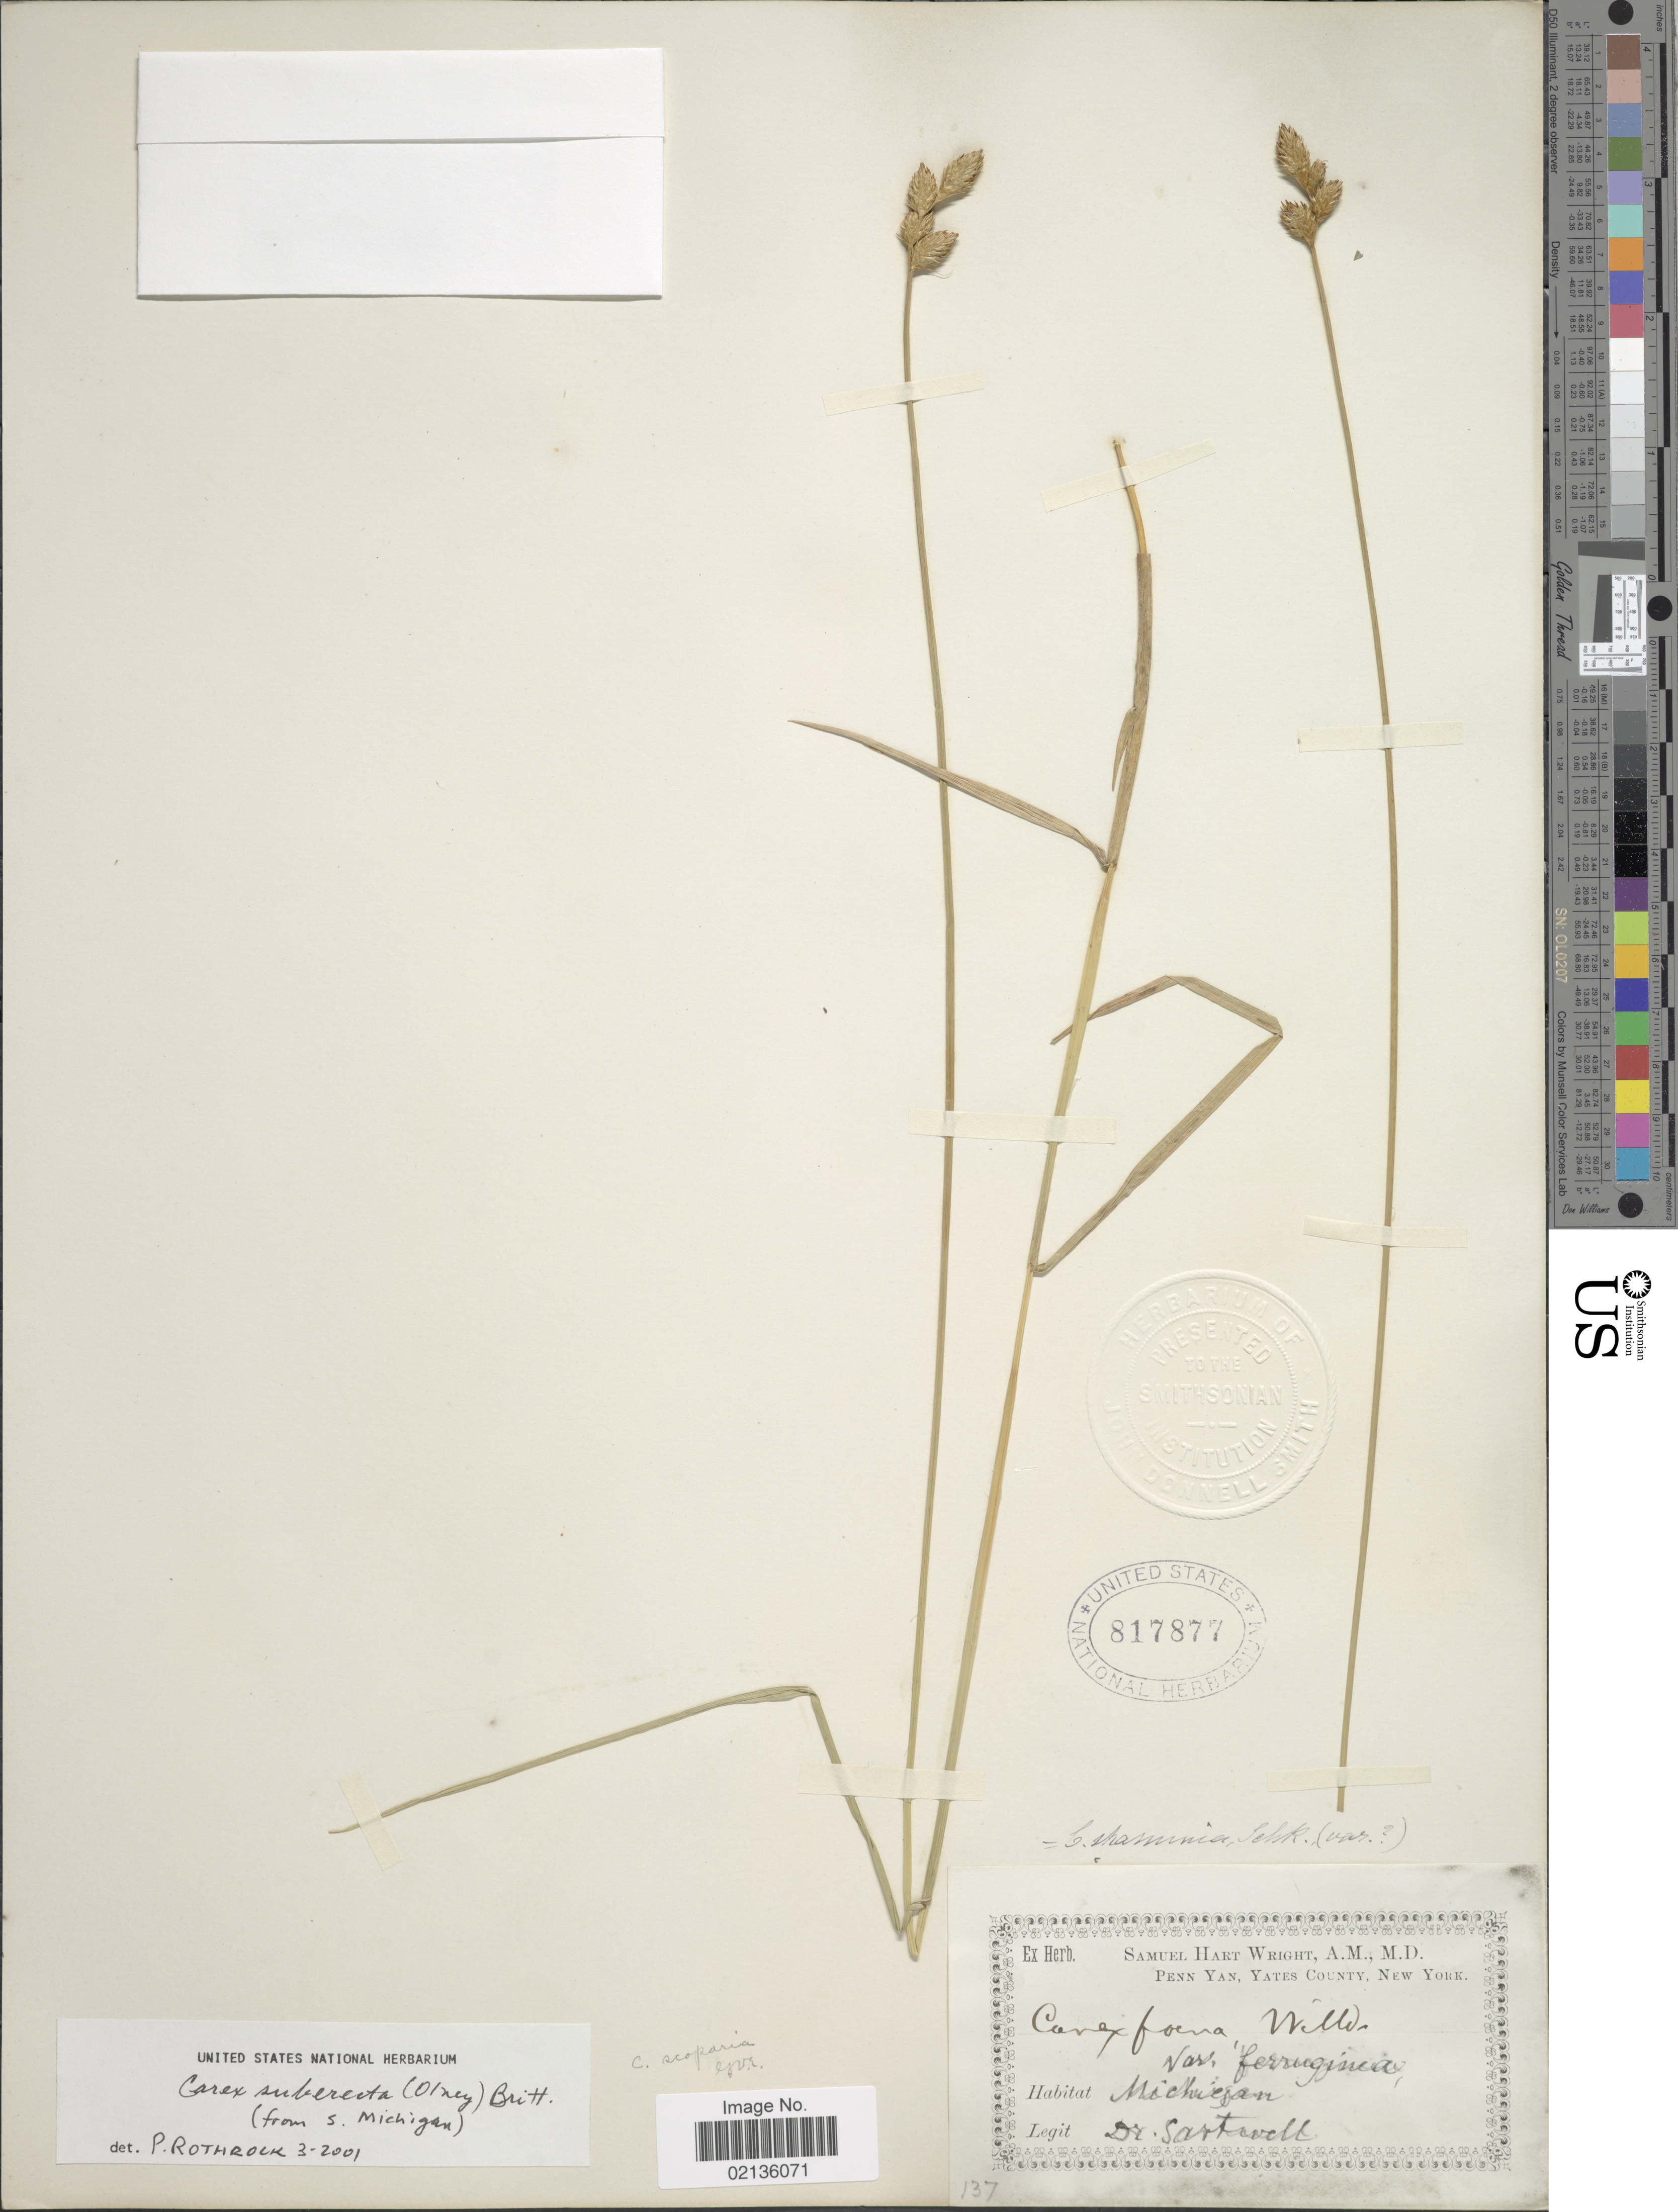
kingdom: Plantae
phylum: Tracheophyta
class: Liliopsida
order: Poales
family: Cyperaceae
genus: Carex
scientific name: Carex suberecta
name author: (Olney) Britton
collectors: Sartwell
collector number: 137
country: United States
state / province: Michigan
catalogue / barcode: US 817877